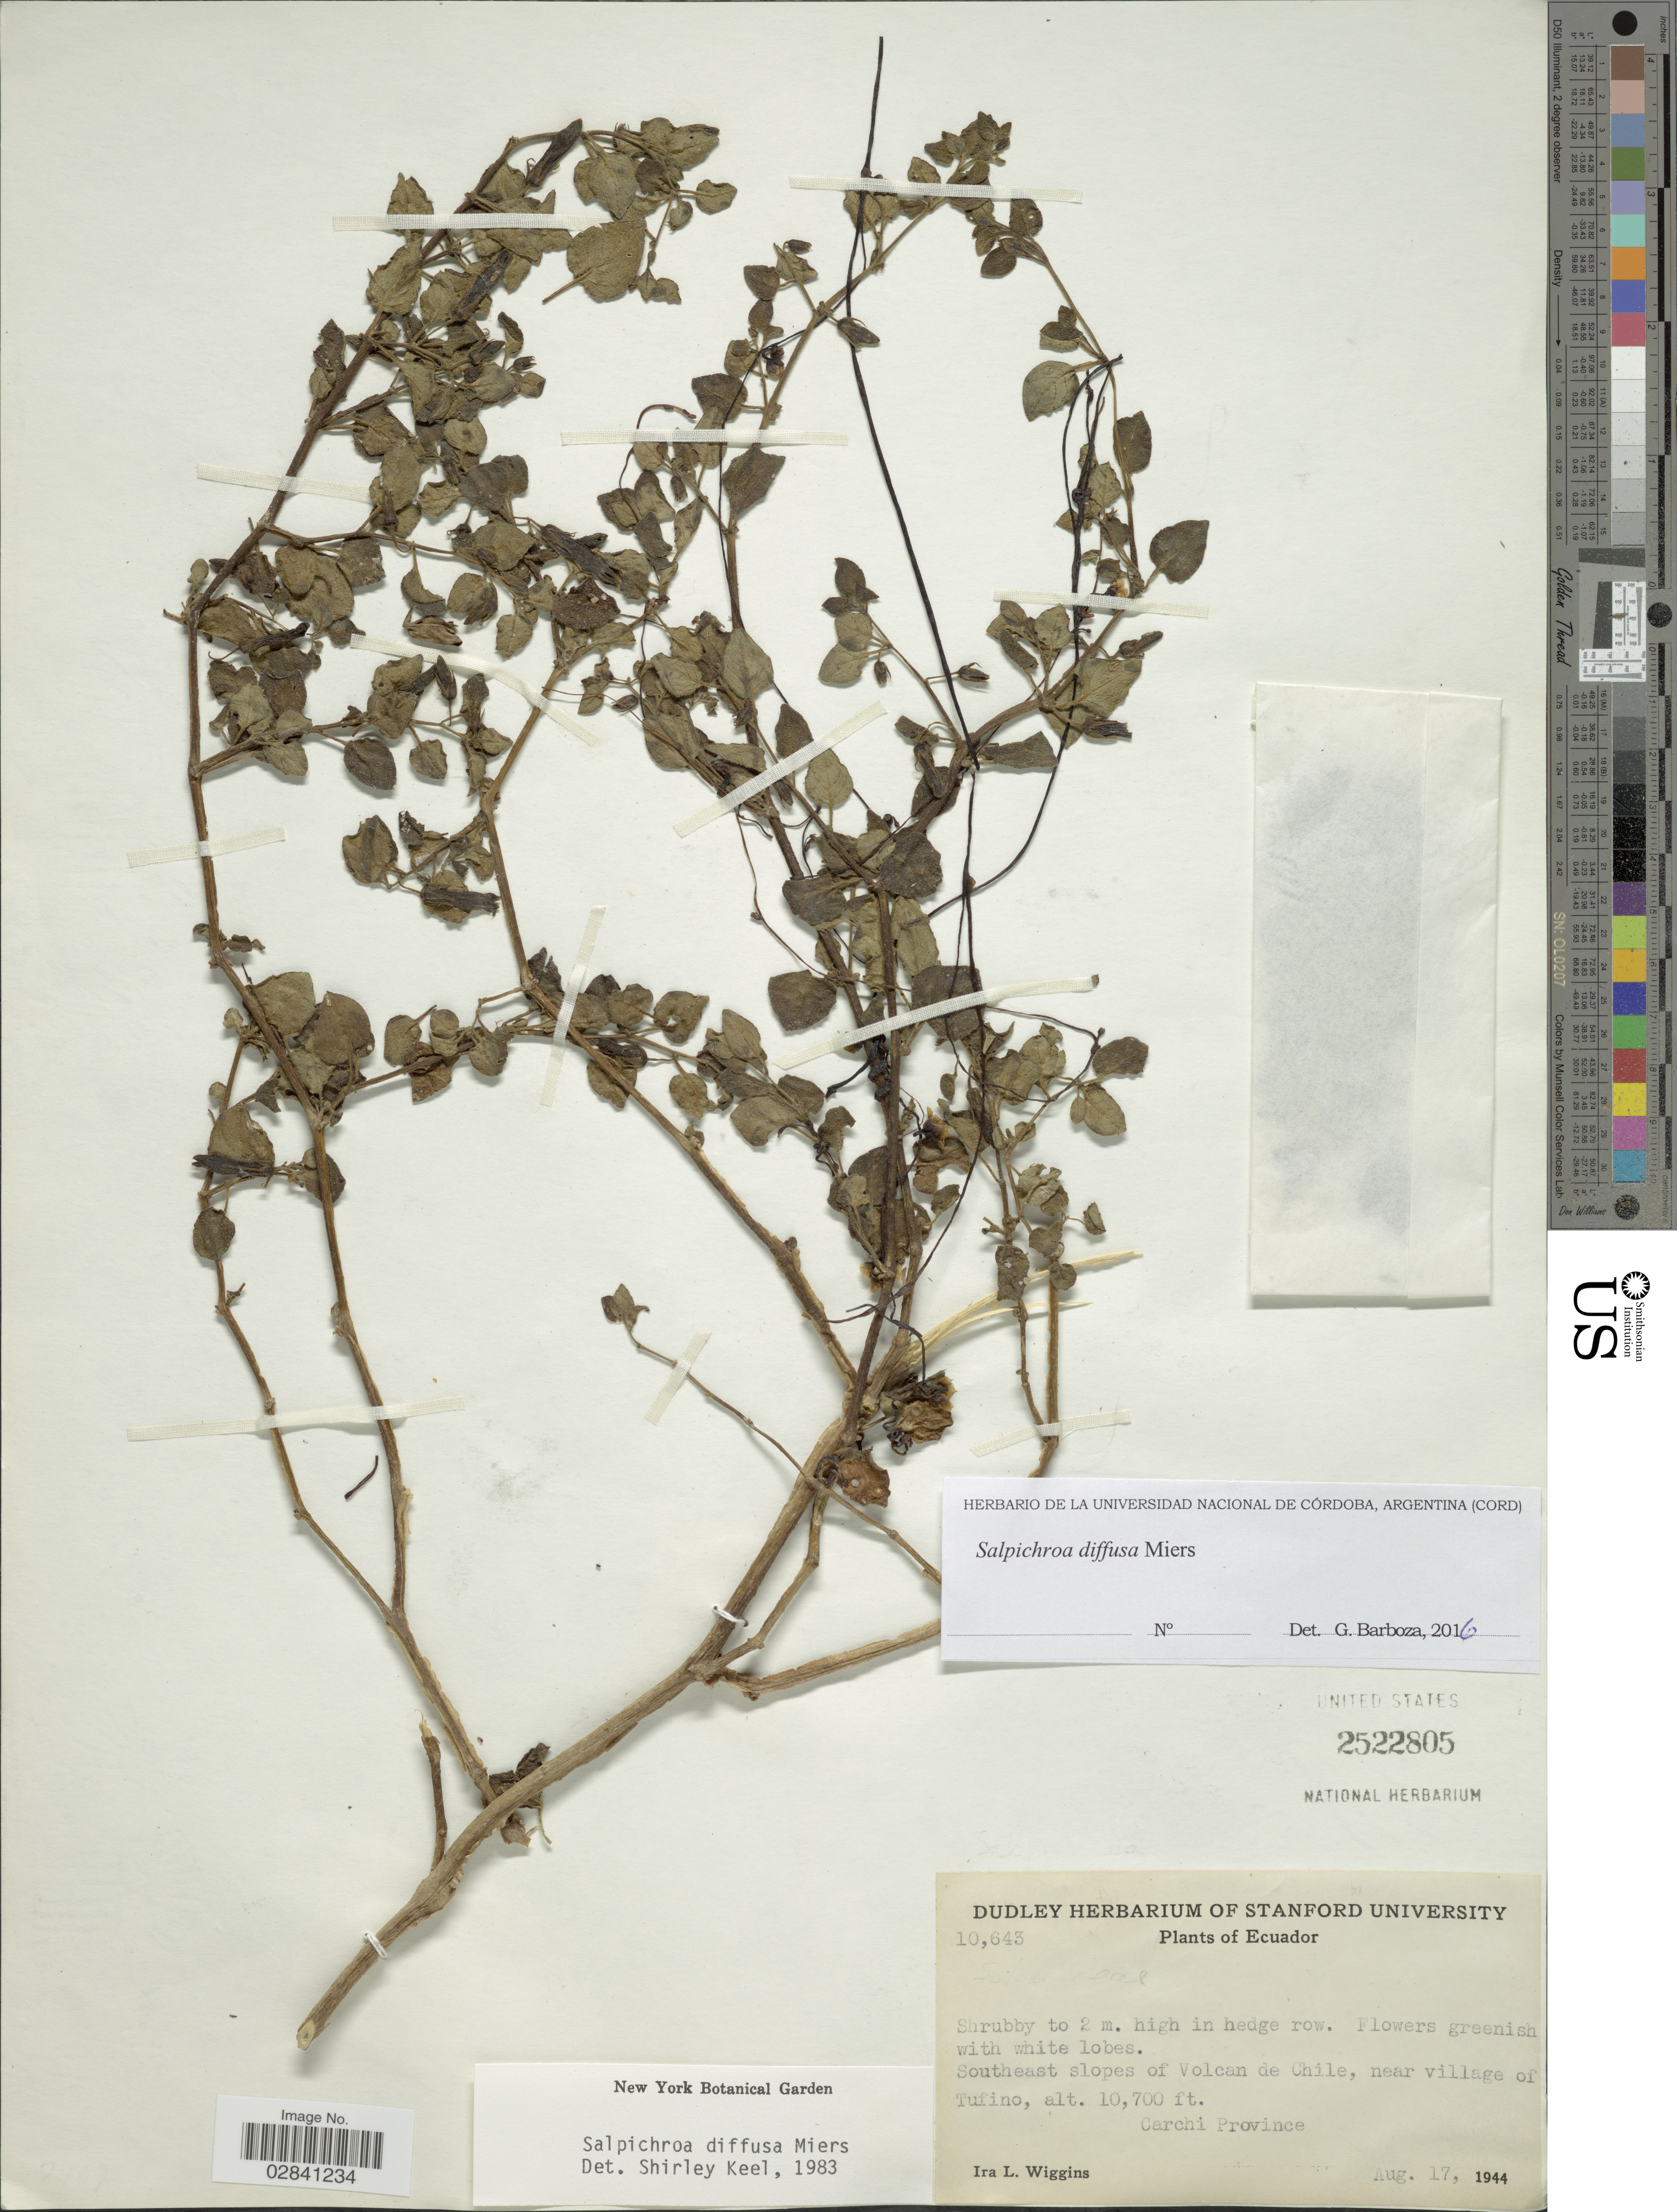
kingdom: Plantae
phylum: Tracheophyta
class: Magnoliopsida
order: Solanales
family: Solanaceae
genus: Salpichroa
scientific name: Salpichroa diffusa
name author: Miers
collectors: I. L. Wiggins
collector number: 10643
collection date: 1944-08-17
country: Ecuador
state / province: Carchi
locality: Southeast slopes of Volcan de Chile, near village of Tufino.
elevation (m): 3261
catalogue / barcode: US 2522805